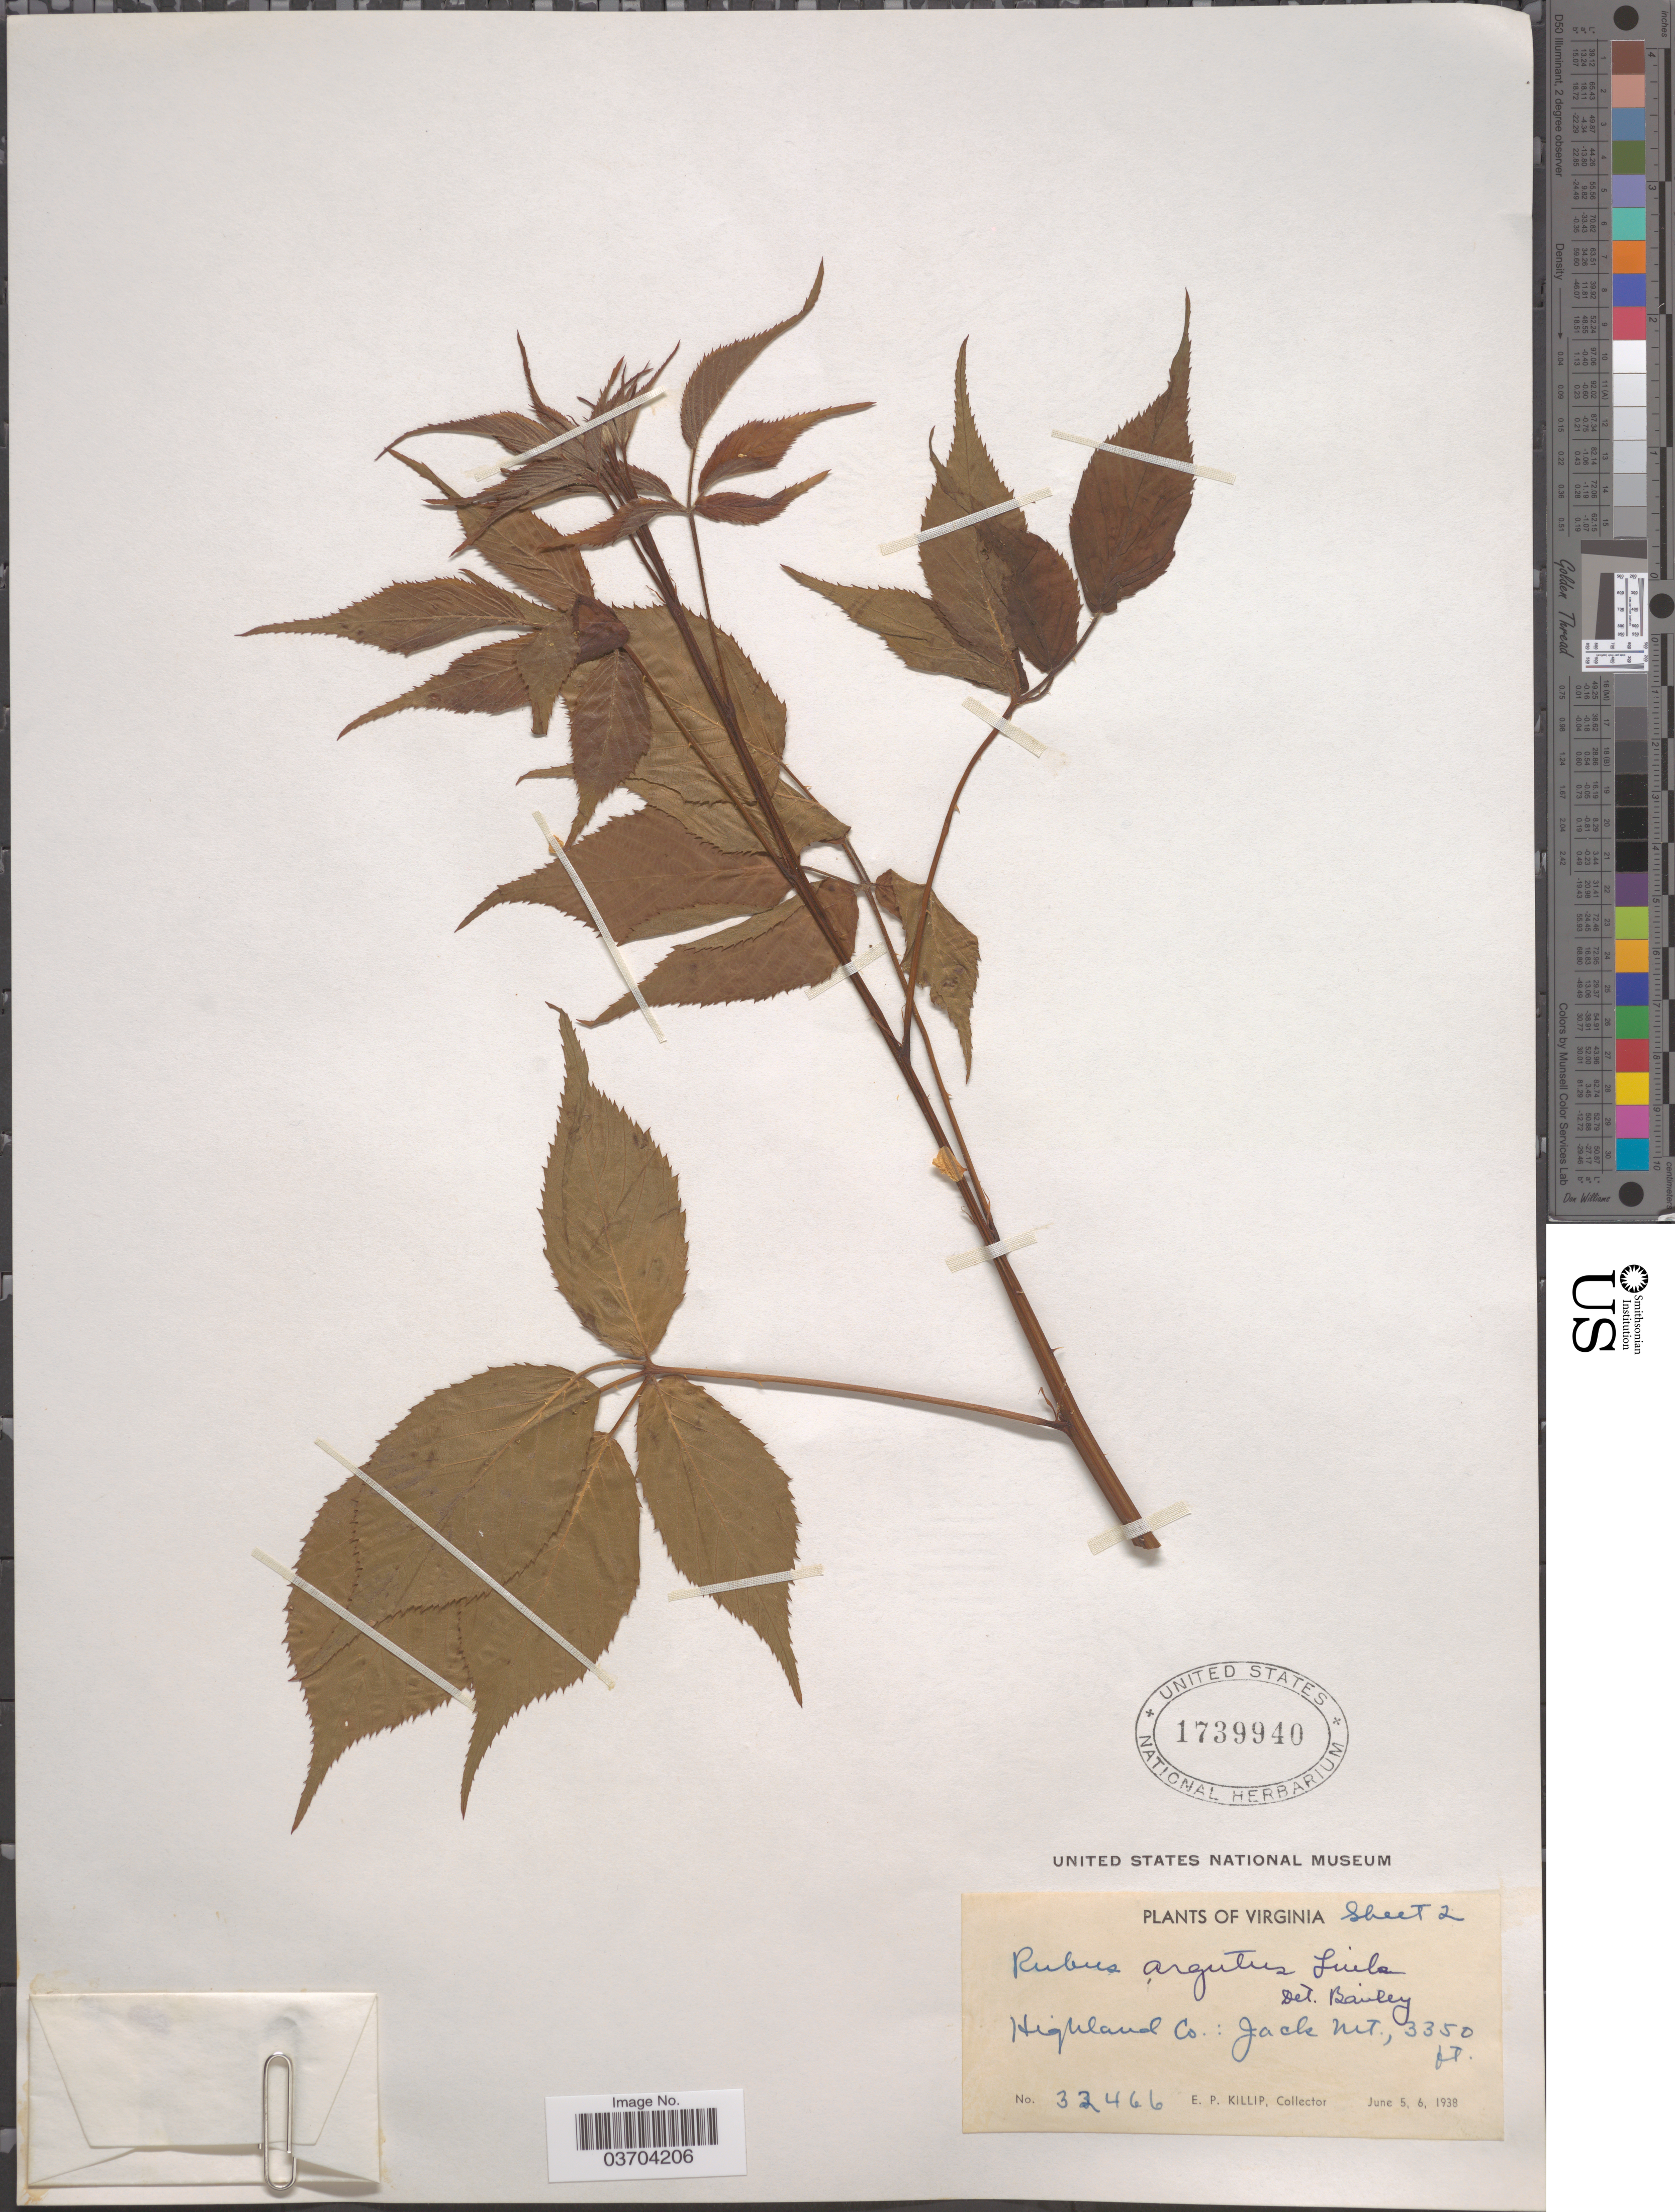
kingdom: Plantae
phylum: Tracheophyta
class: Magnoliopsida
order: Rosales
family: Rosaceae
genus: Rubus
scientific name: Rubus argutus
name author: Link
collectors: E. P. Killip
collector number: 32466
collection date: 1938-06-05/1938-06-06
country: United States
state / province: Virginia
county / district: Highland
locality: Jack Mt.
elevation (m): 1021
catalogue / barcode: US 1739940